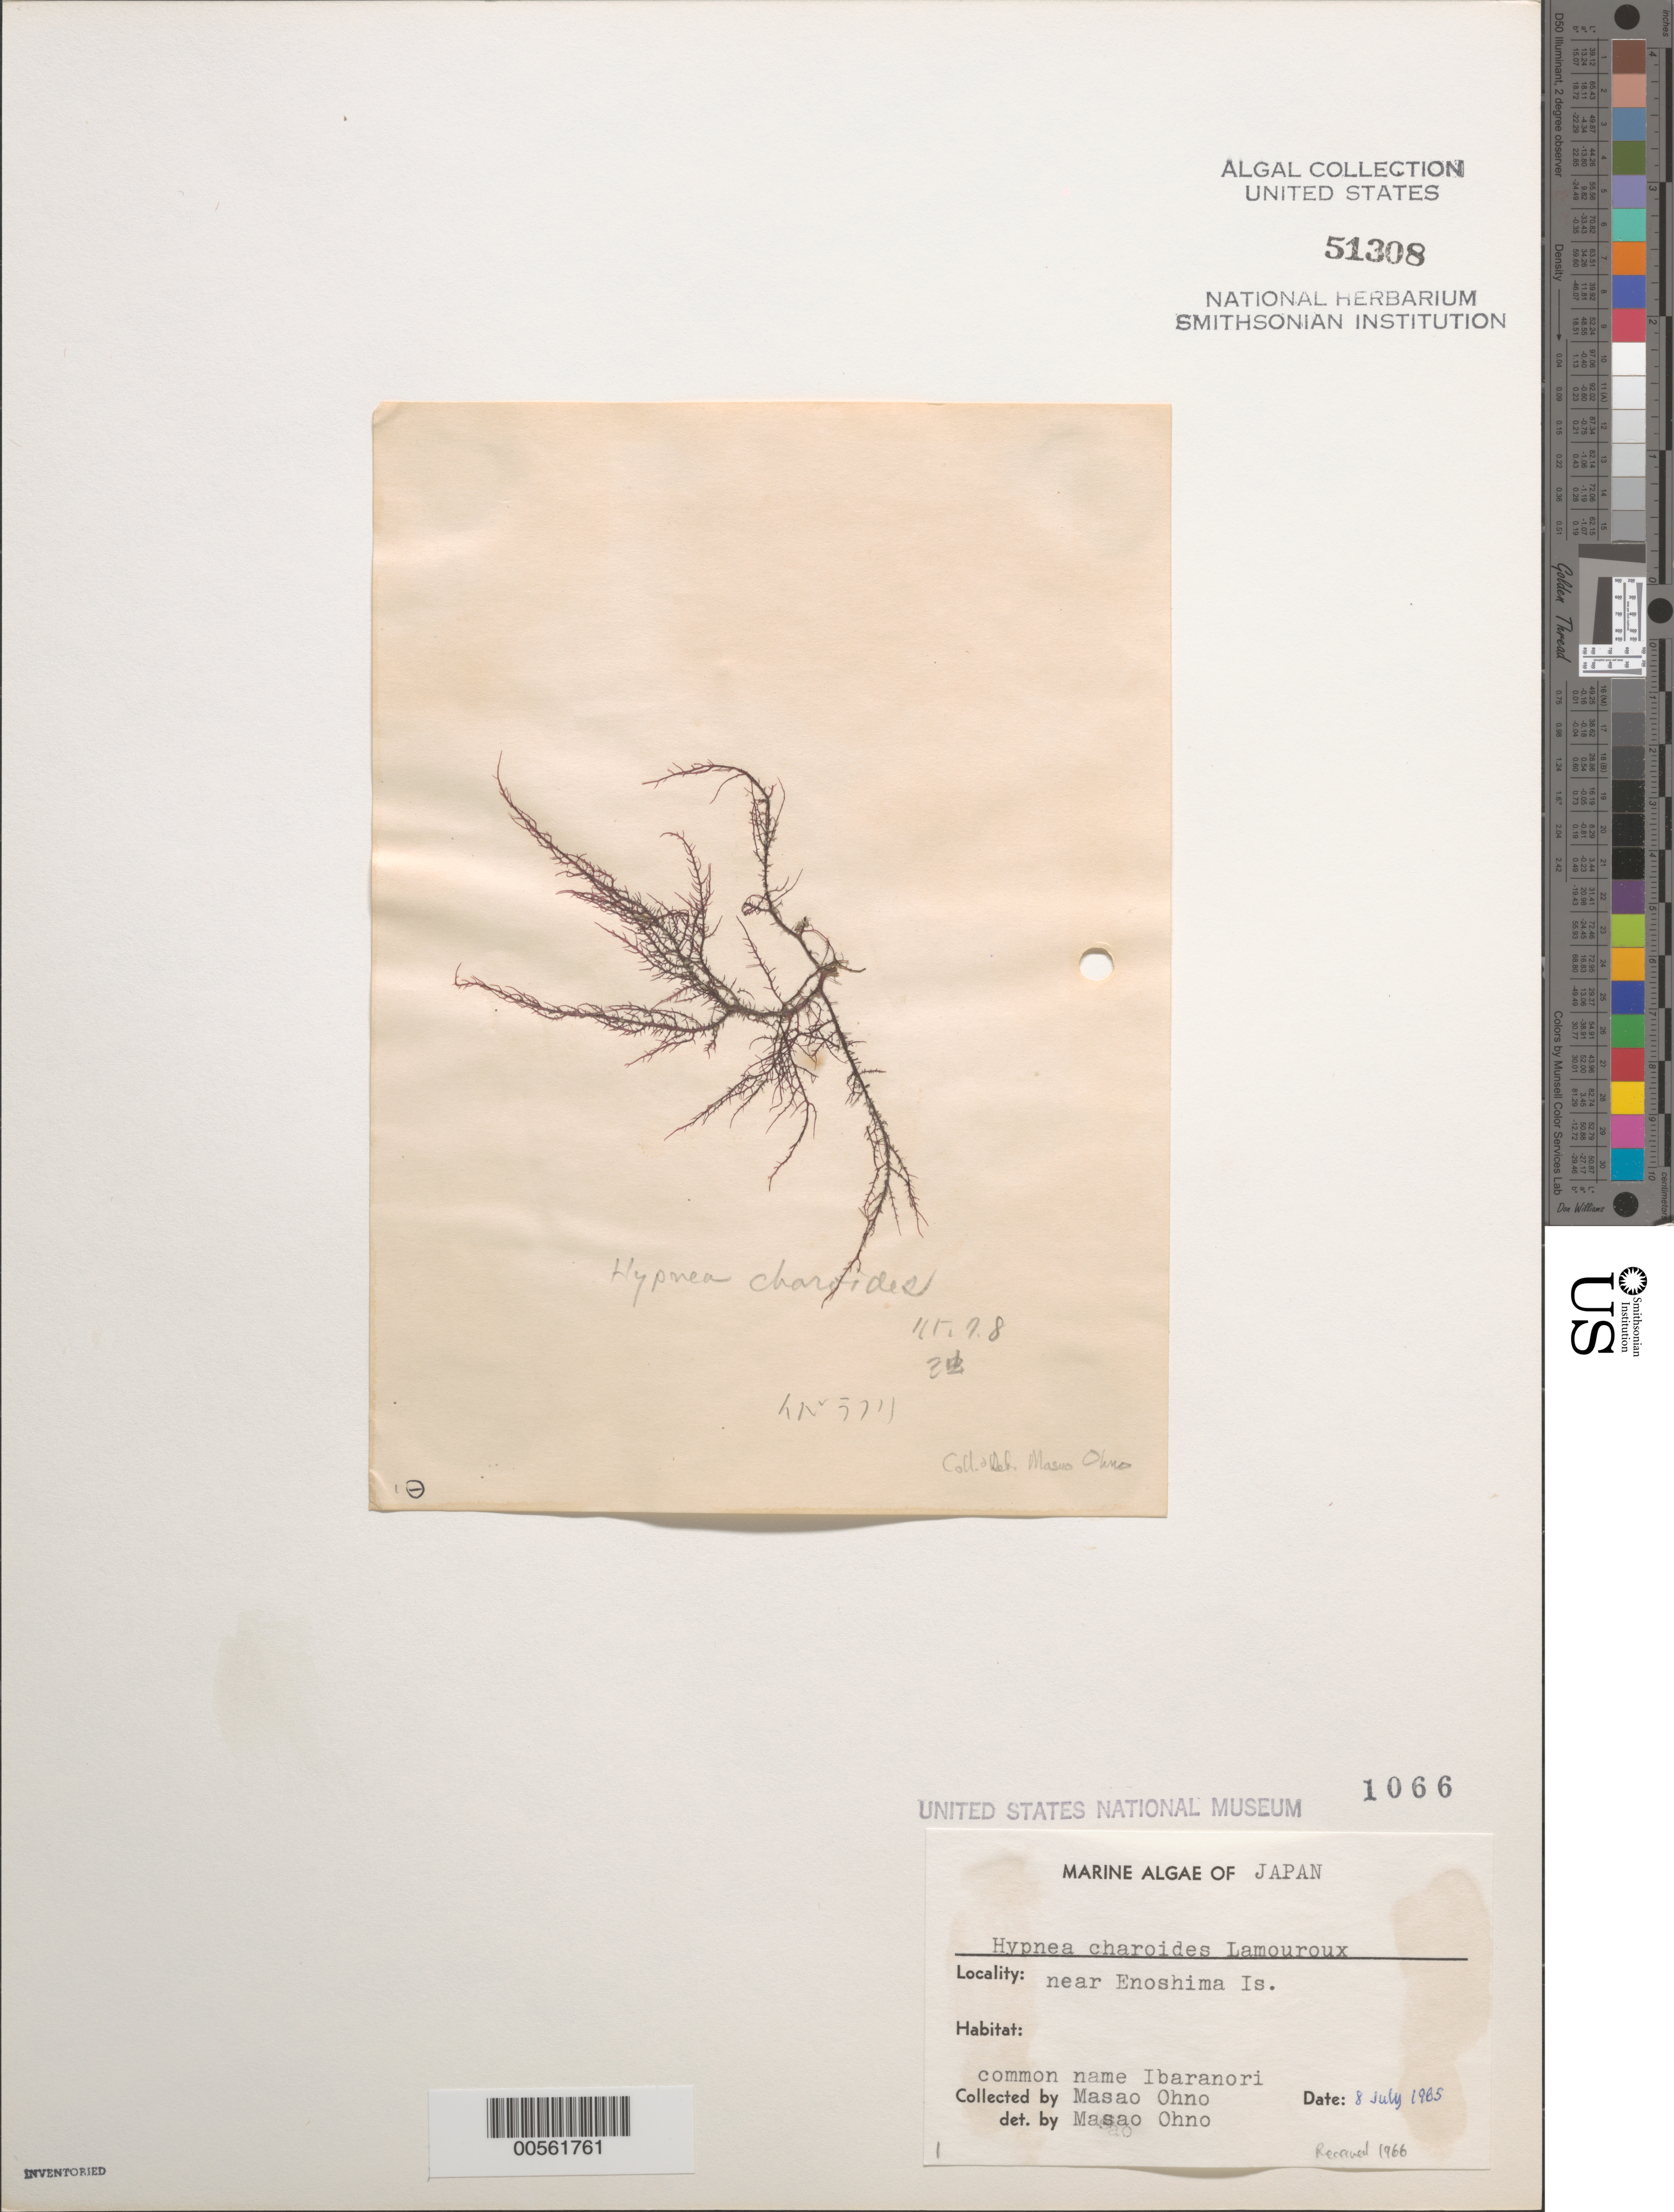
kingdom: Plantae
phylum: Rhodophyta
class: Florideophyceae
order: Gigartinales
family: Cystocloniaceae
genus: Hypnea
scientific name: Hypnea charoides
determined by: Ohno, M.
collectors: M. Ohno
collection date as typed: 08 Jul 1965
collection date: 1965-07-08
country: Japan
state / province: Kanagawa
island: Honshu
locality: Near Enoshima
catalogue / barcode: US 51308